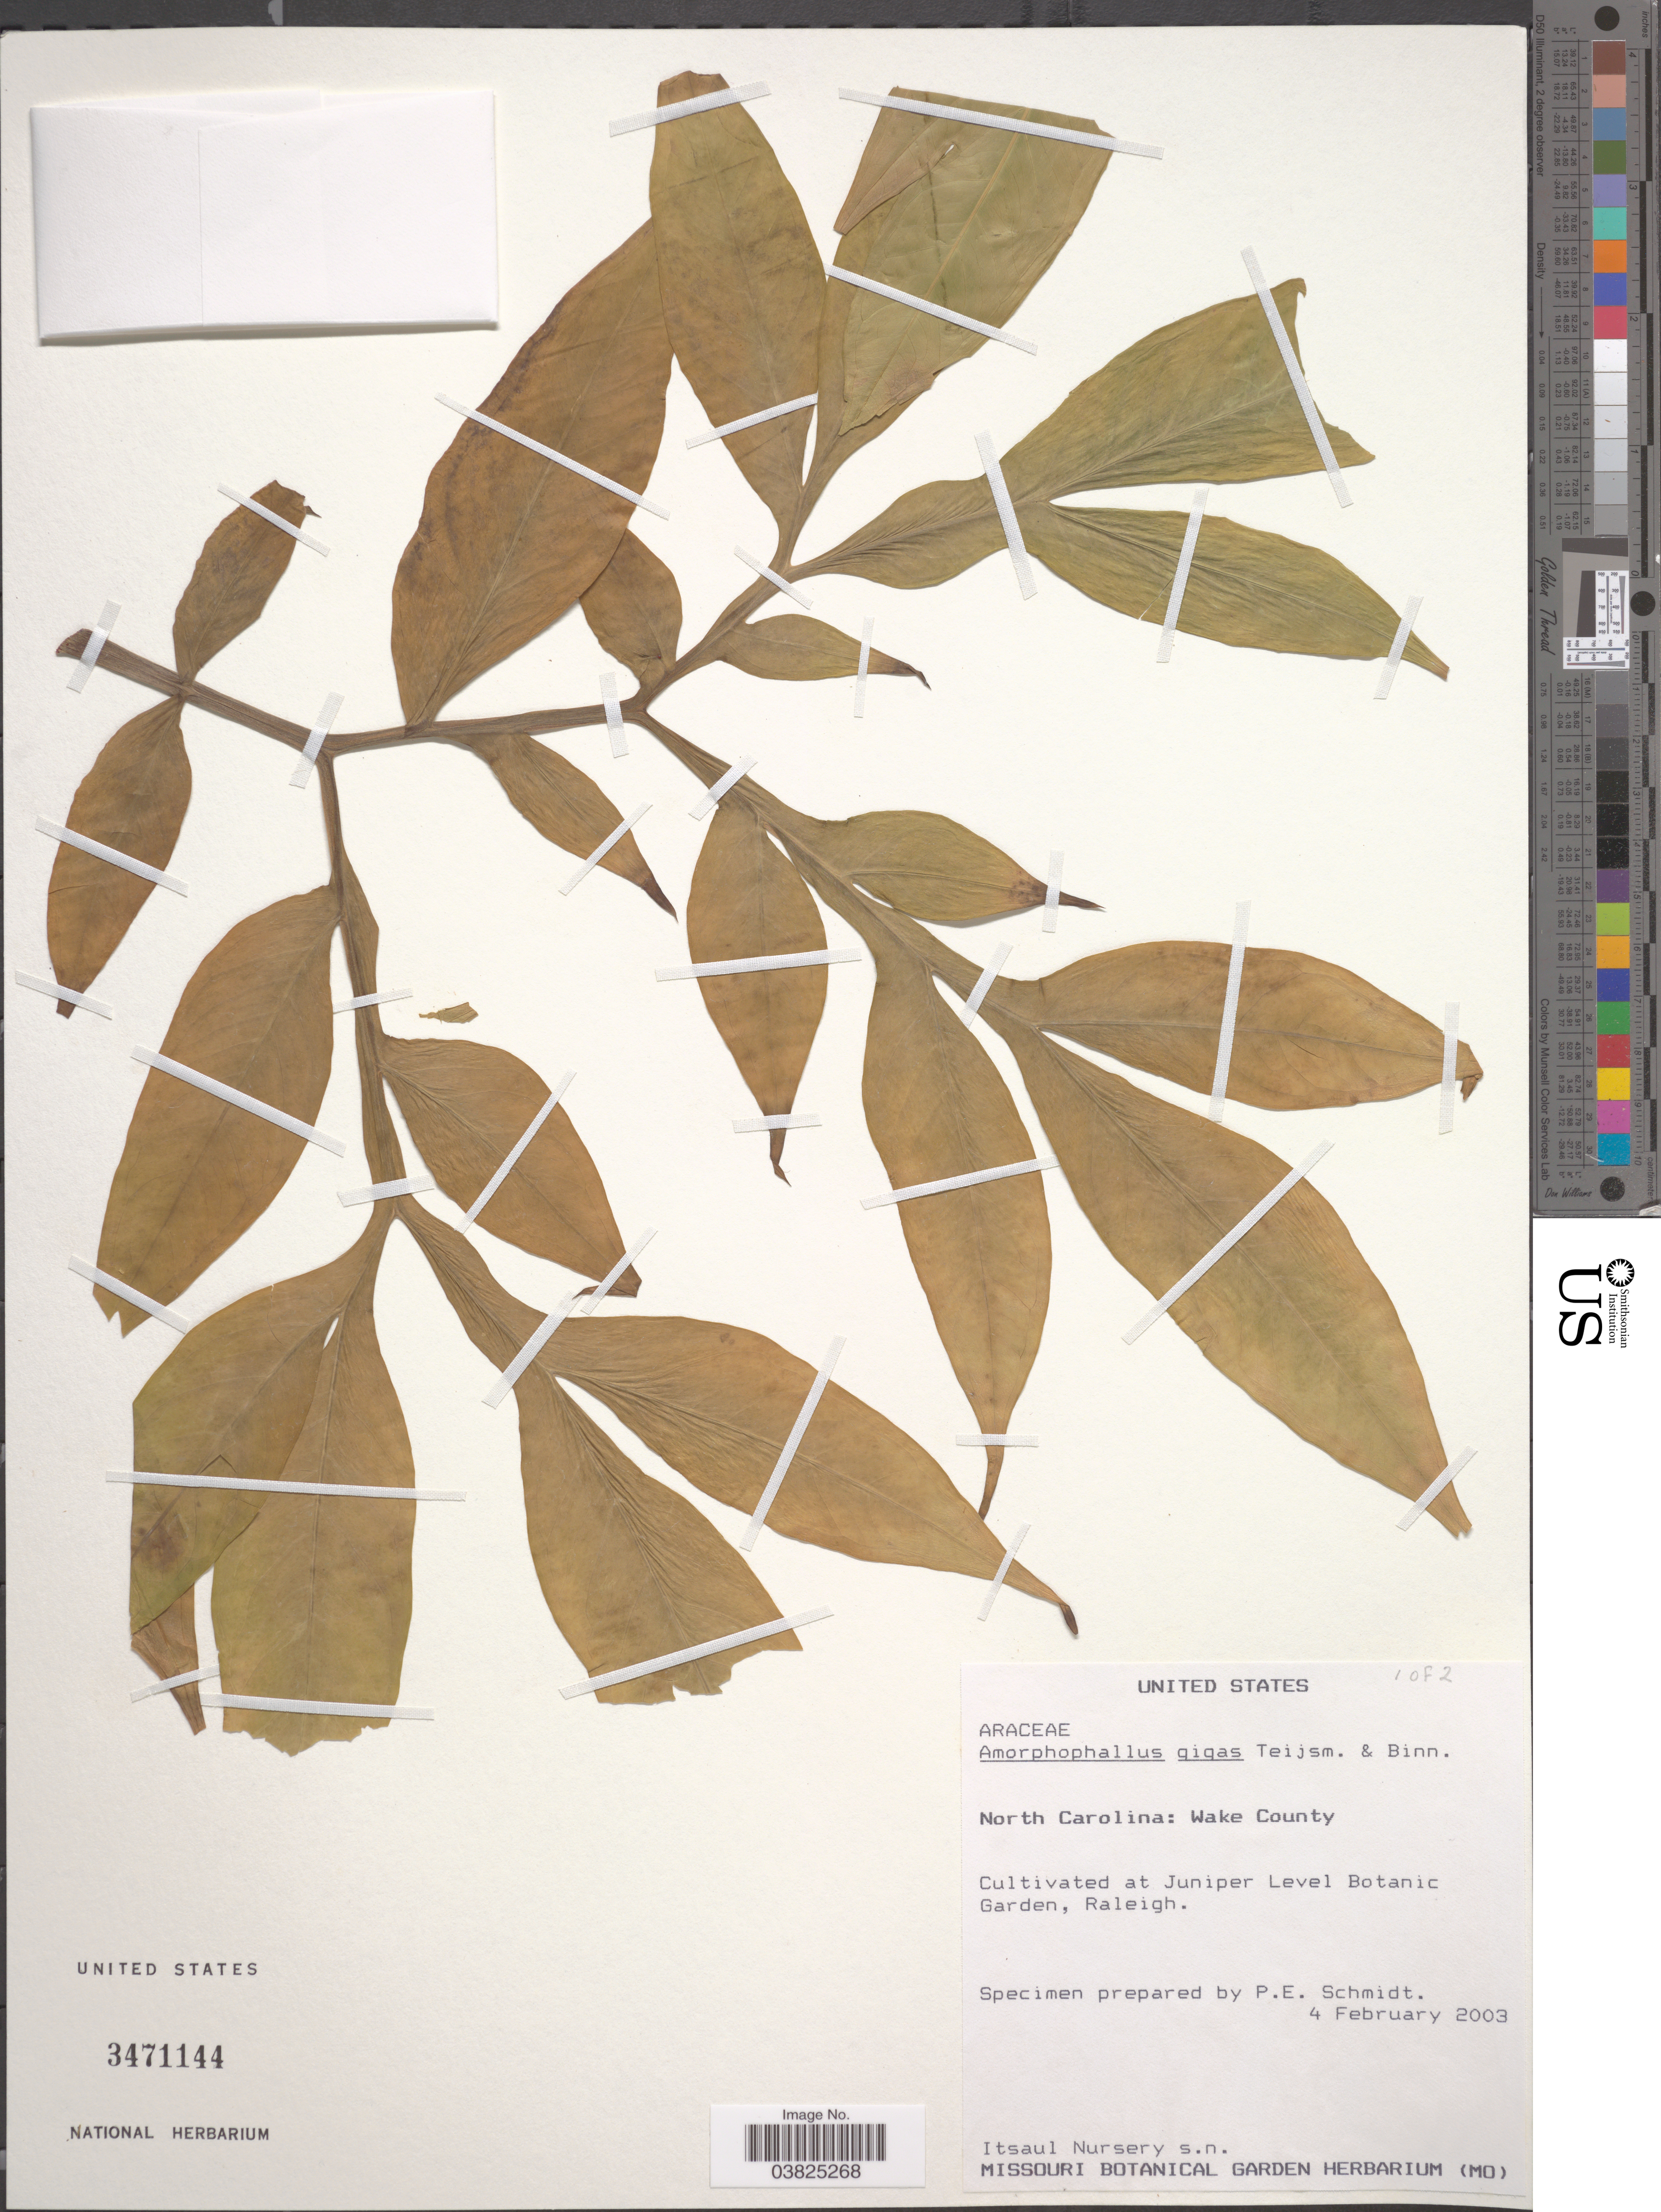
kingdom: Plantae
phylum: Tracheophyta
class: Liliopsida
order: Alismatales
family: Araceae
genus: Amorphophallus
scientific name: Amorphophallus gigas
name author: Teijsm. & Binn.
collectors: I. Nursery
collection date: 2003-02-04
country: United States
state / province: North Carolina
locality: Wake County. Juniper Level Botanic Garden, Raleigh.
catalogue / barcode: US 3471144